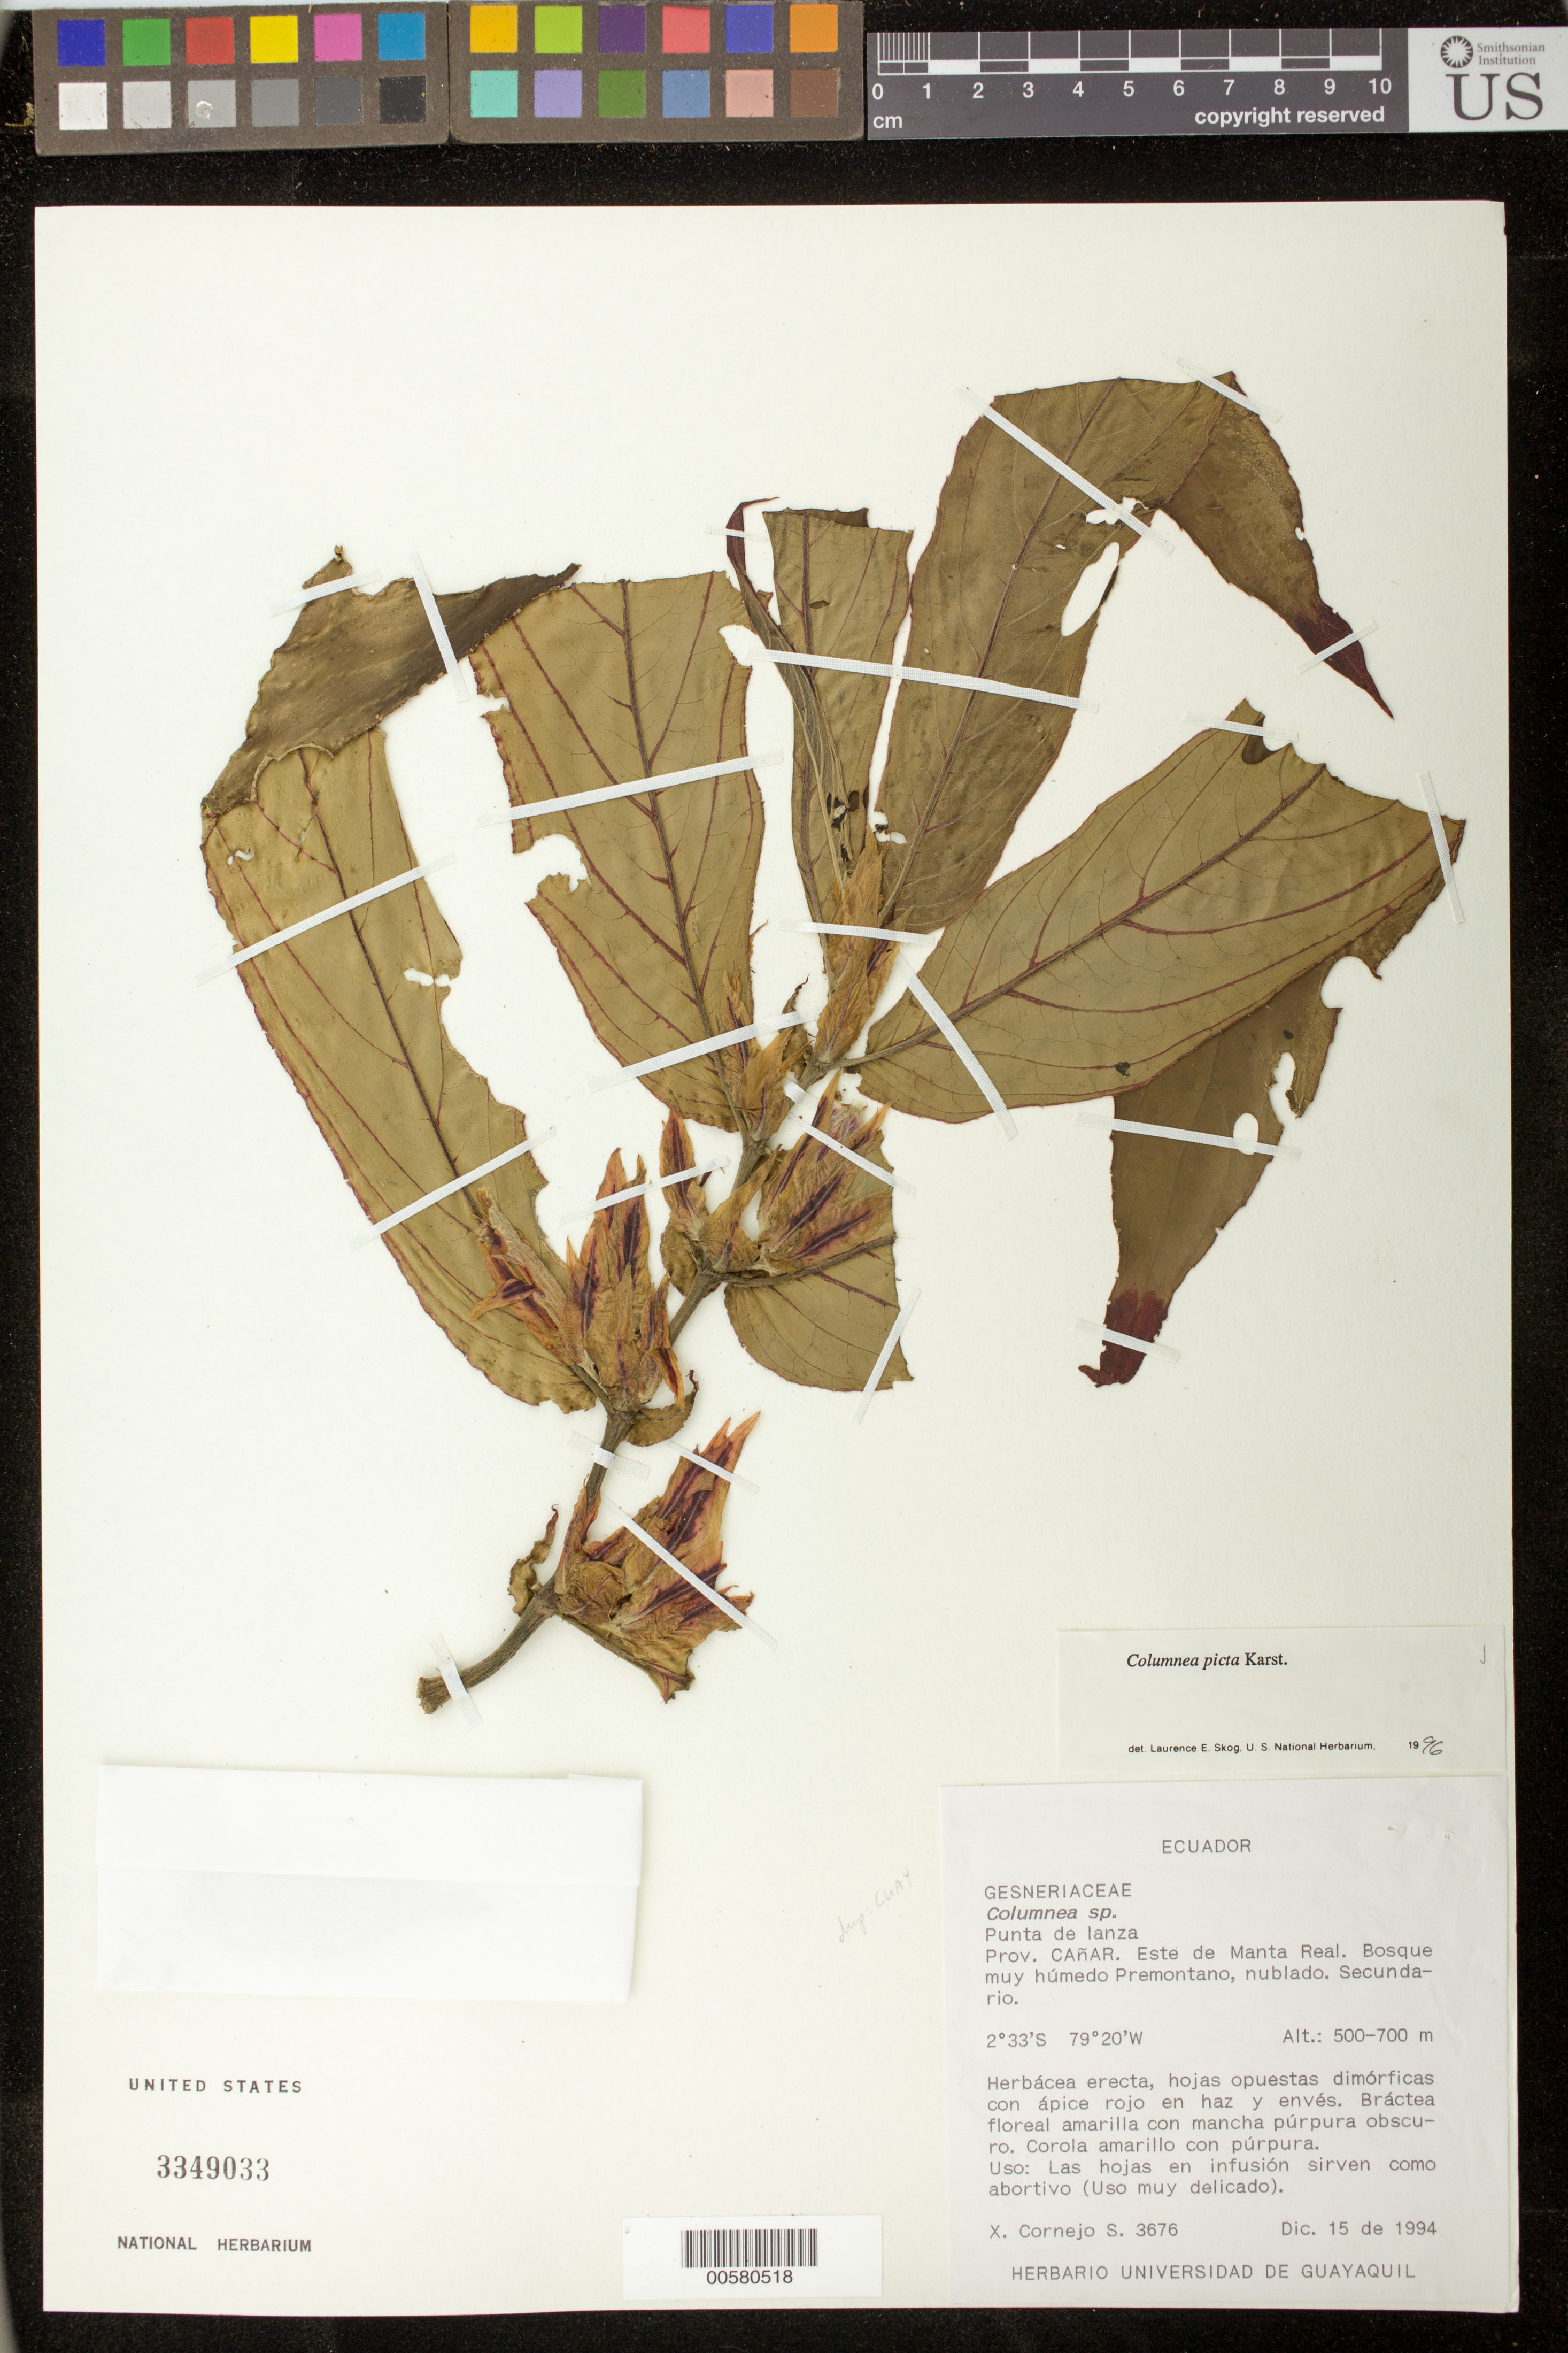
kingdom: Plantae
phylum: Tracheophyta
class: Magnoliopsida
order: Lamiales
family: Gesneriaceae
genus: Columnea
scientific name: Columnea karsteniana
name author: Singh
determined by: Skog, Laurence E.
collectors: X. F. Cornejo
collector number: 3676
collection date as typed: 15 Dec 1994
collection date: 1994-12-15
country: Ecuador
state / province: Cañar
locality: Este de Manta Real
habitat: Bosque muy húmedo premontano, nublado; secundario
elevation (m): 500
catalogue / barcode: US 3349033